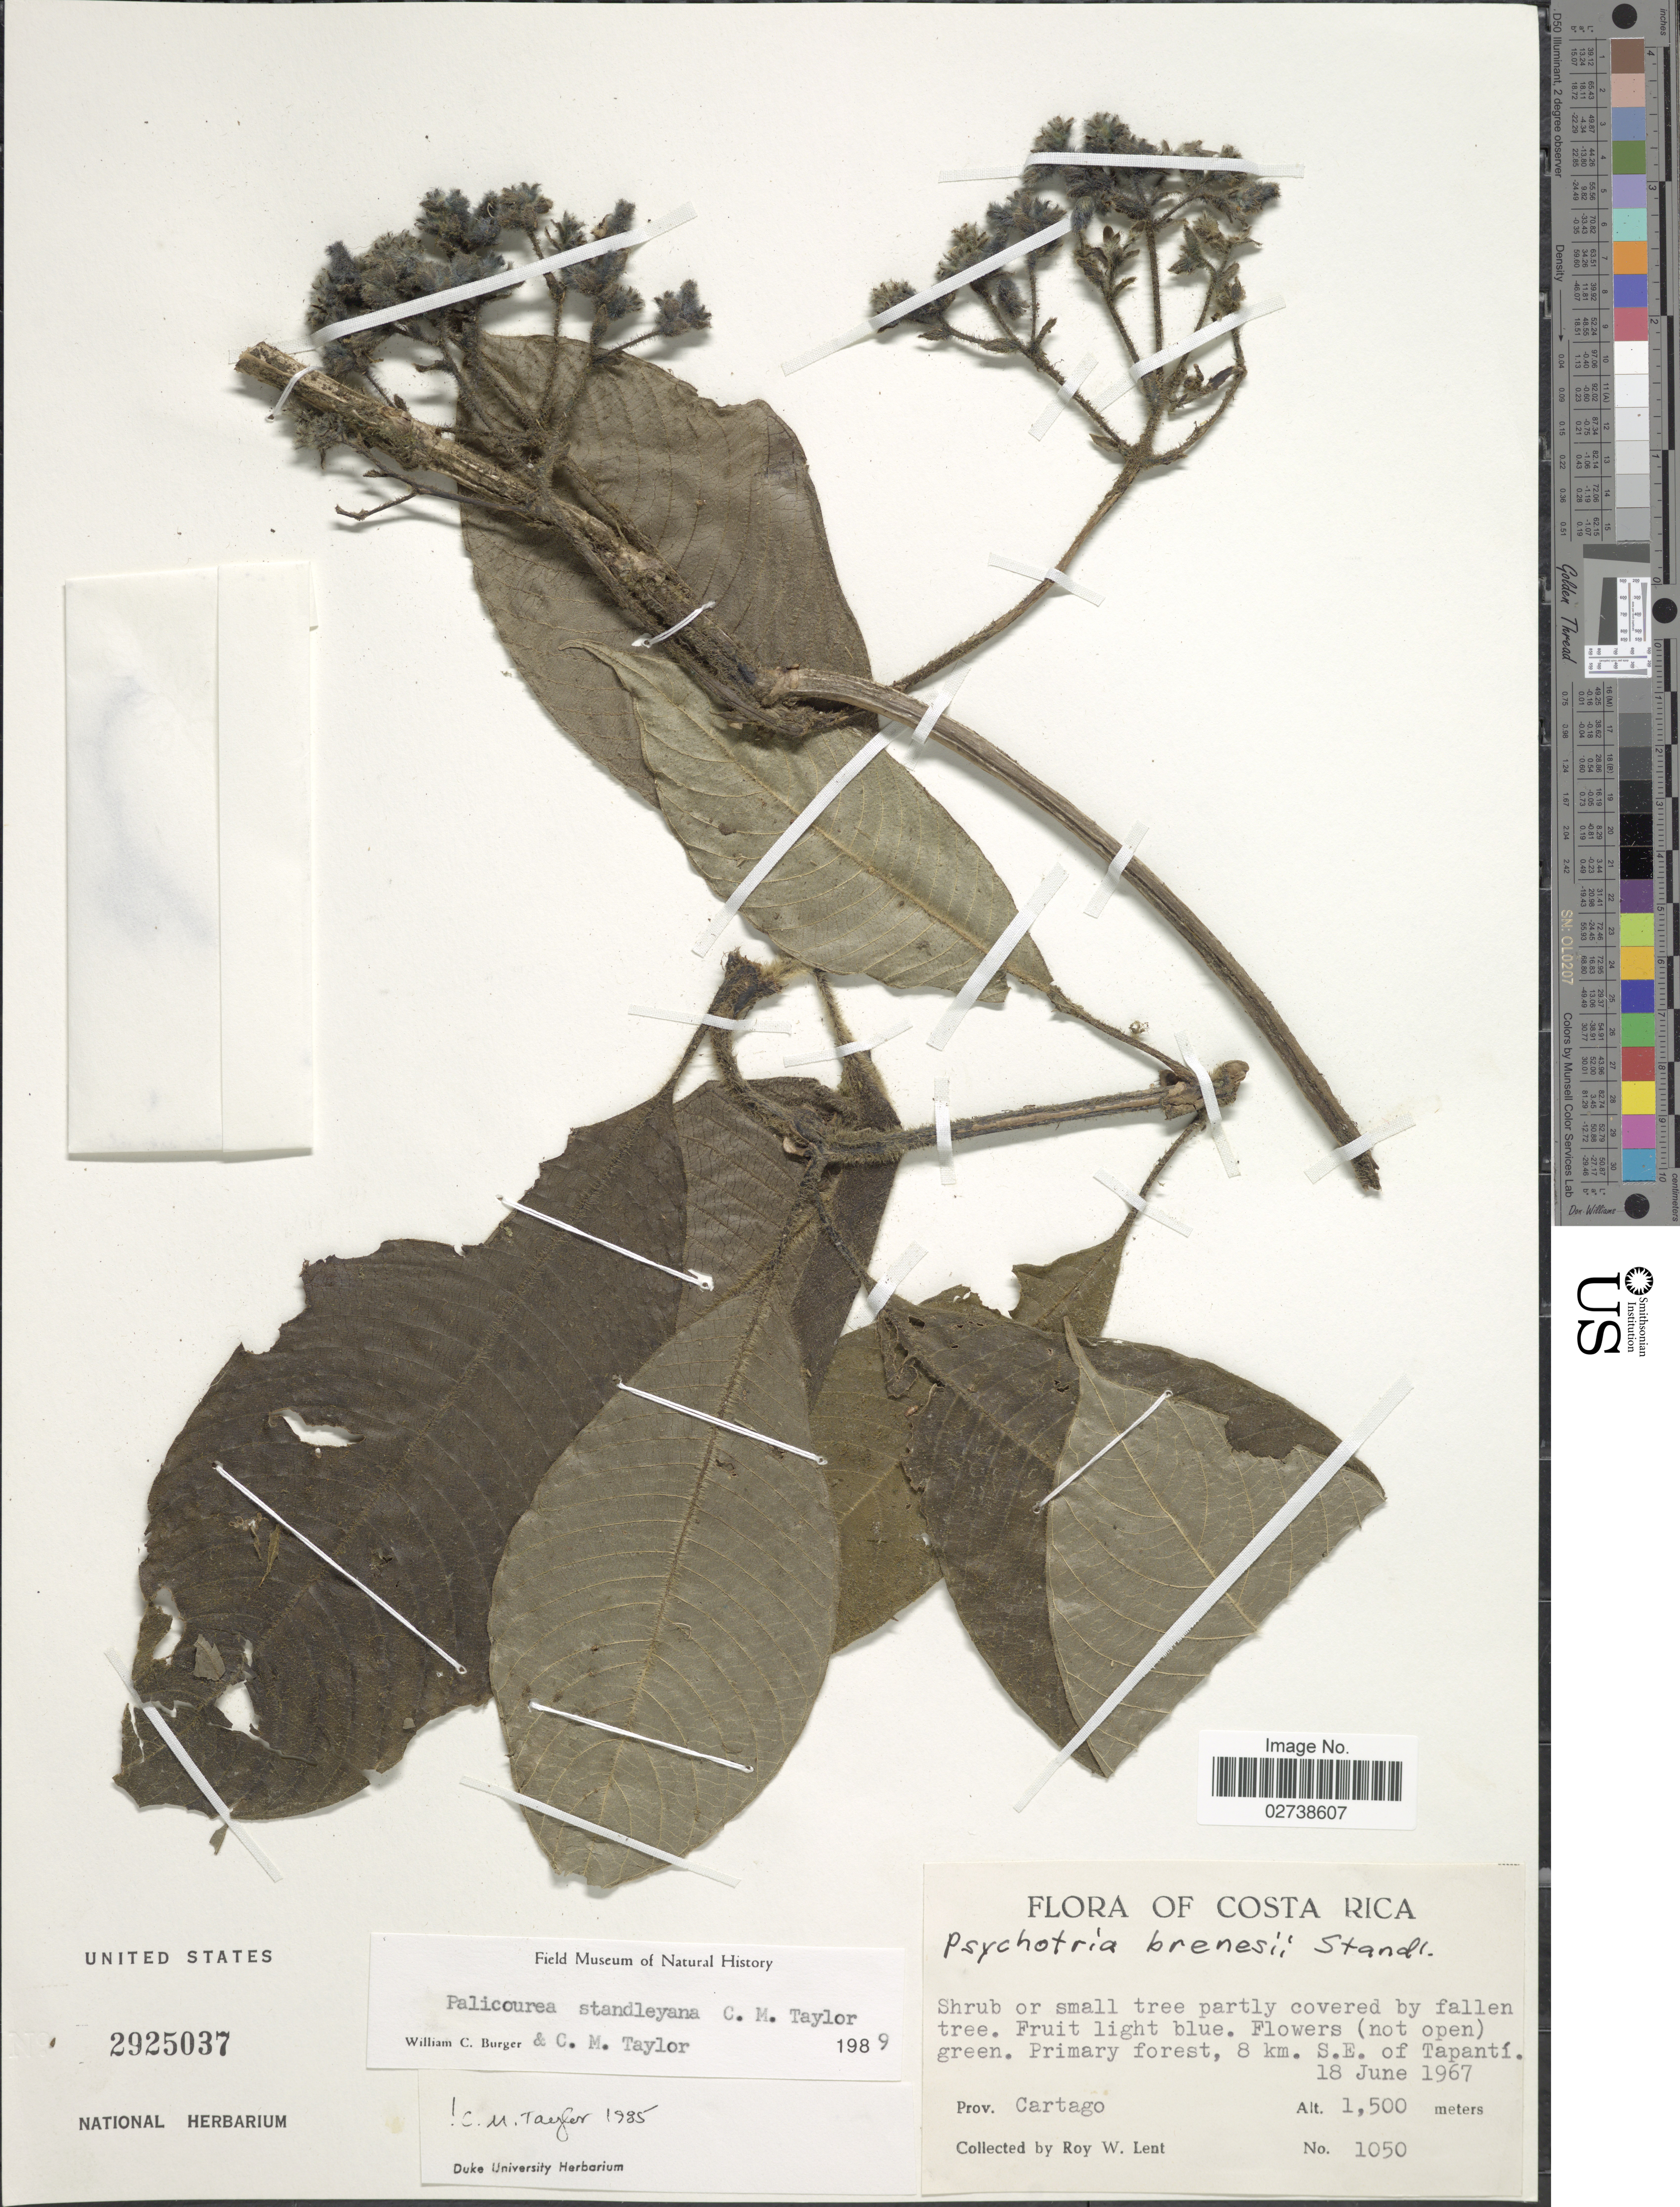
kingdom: Plantae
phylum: Tracheophyta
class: Magnoliopsida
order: Gentianales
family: Rubiaceae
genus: Palicourea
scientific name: Palicourea standleyana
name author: C.M. Taylor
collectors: R. W. Lent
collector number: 1050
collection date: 1967-06-18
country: Costa Rica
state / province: Cartago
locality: Primary forest, 8 km S.E. of Tapantí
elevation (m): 1500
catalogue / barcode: US 2925037